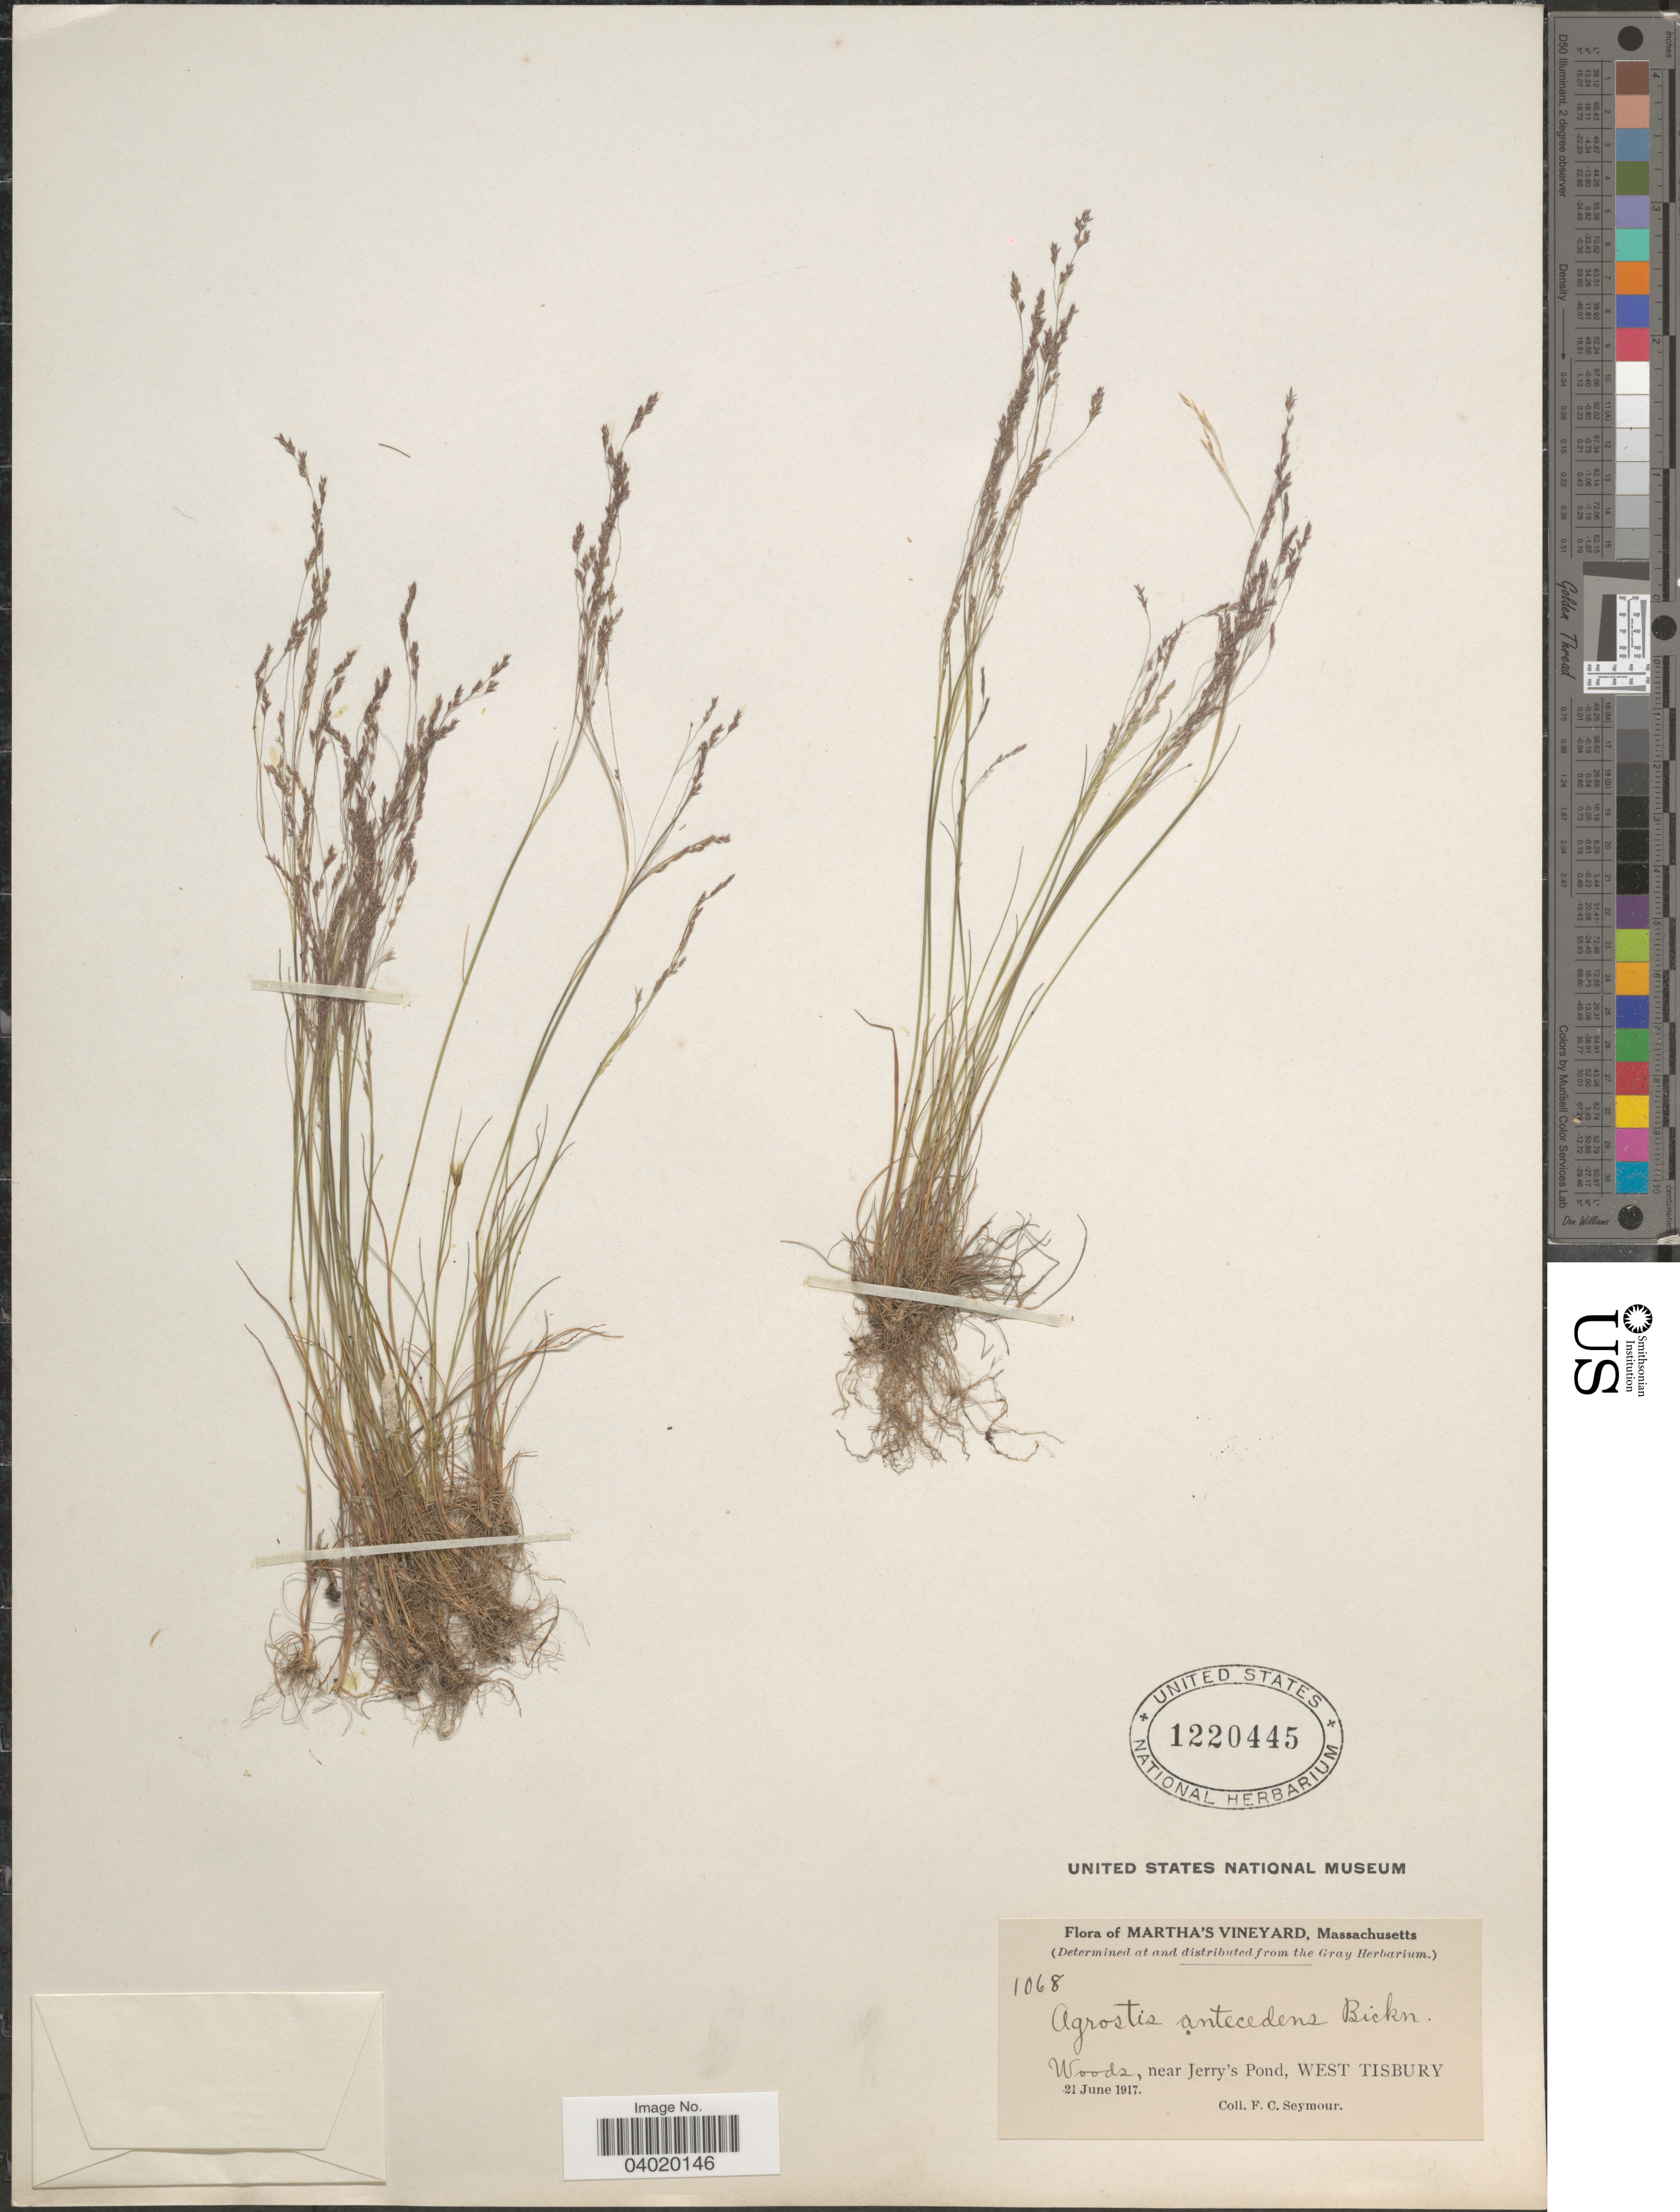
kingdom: Plantae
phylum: Tracheophyta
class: Liliopsida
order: Poales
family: Poaceae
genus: Agrostis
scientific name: Agrostis hyemalis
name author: (Walter) Britton et al.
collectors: F. C. Seymour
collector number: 1068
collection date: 1917-06-21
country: United States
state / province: Massachusetts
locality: Martha's Vineyard. Woods, near Jerry's Pond, West Tisbury.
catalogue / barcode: US 1220445